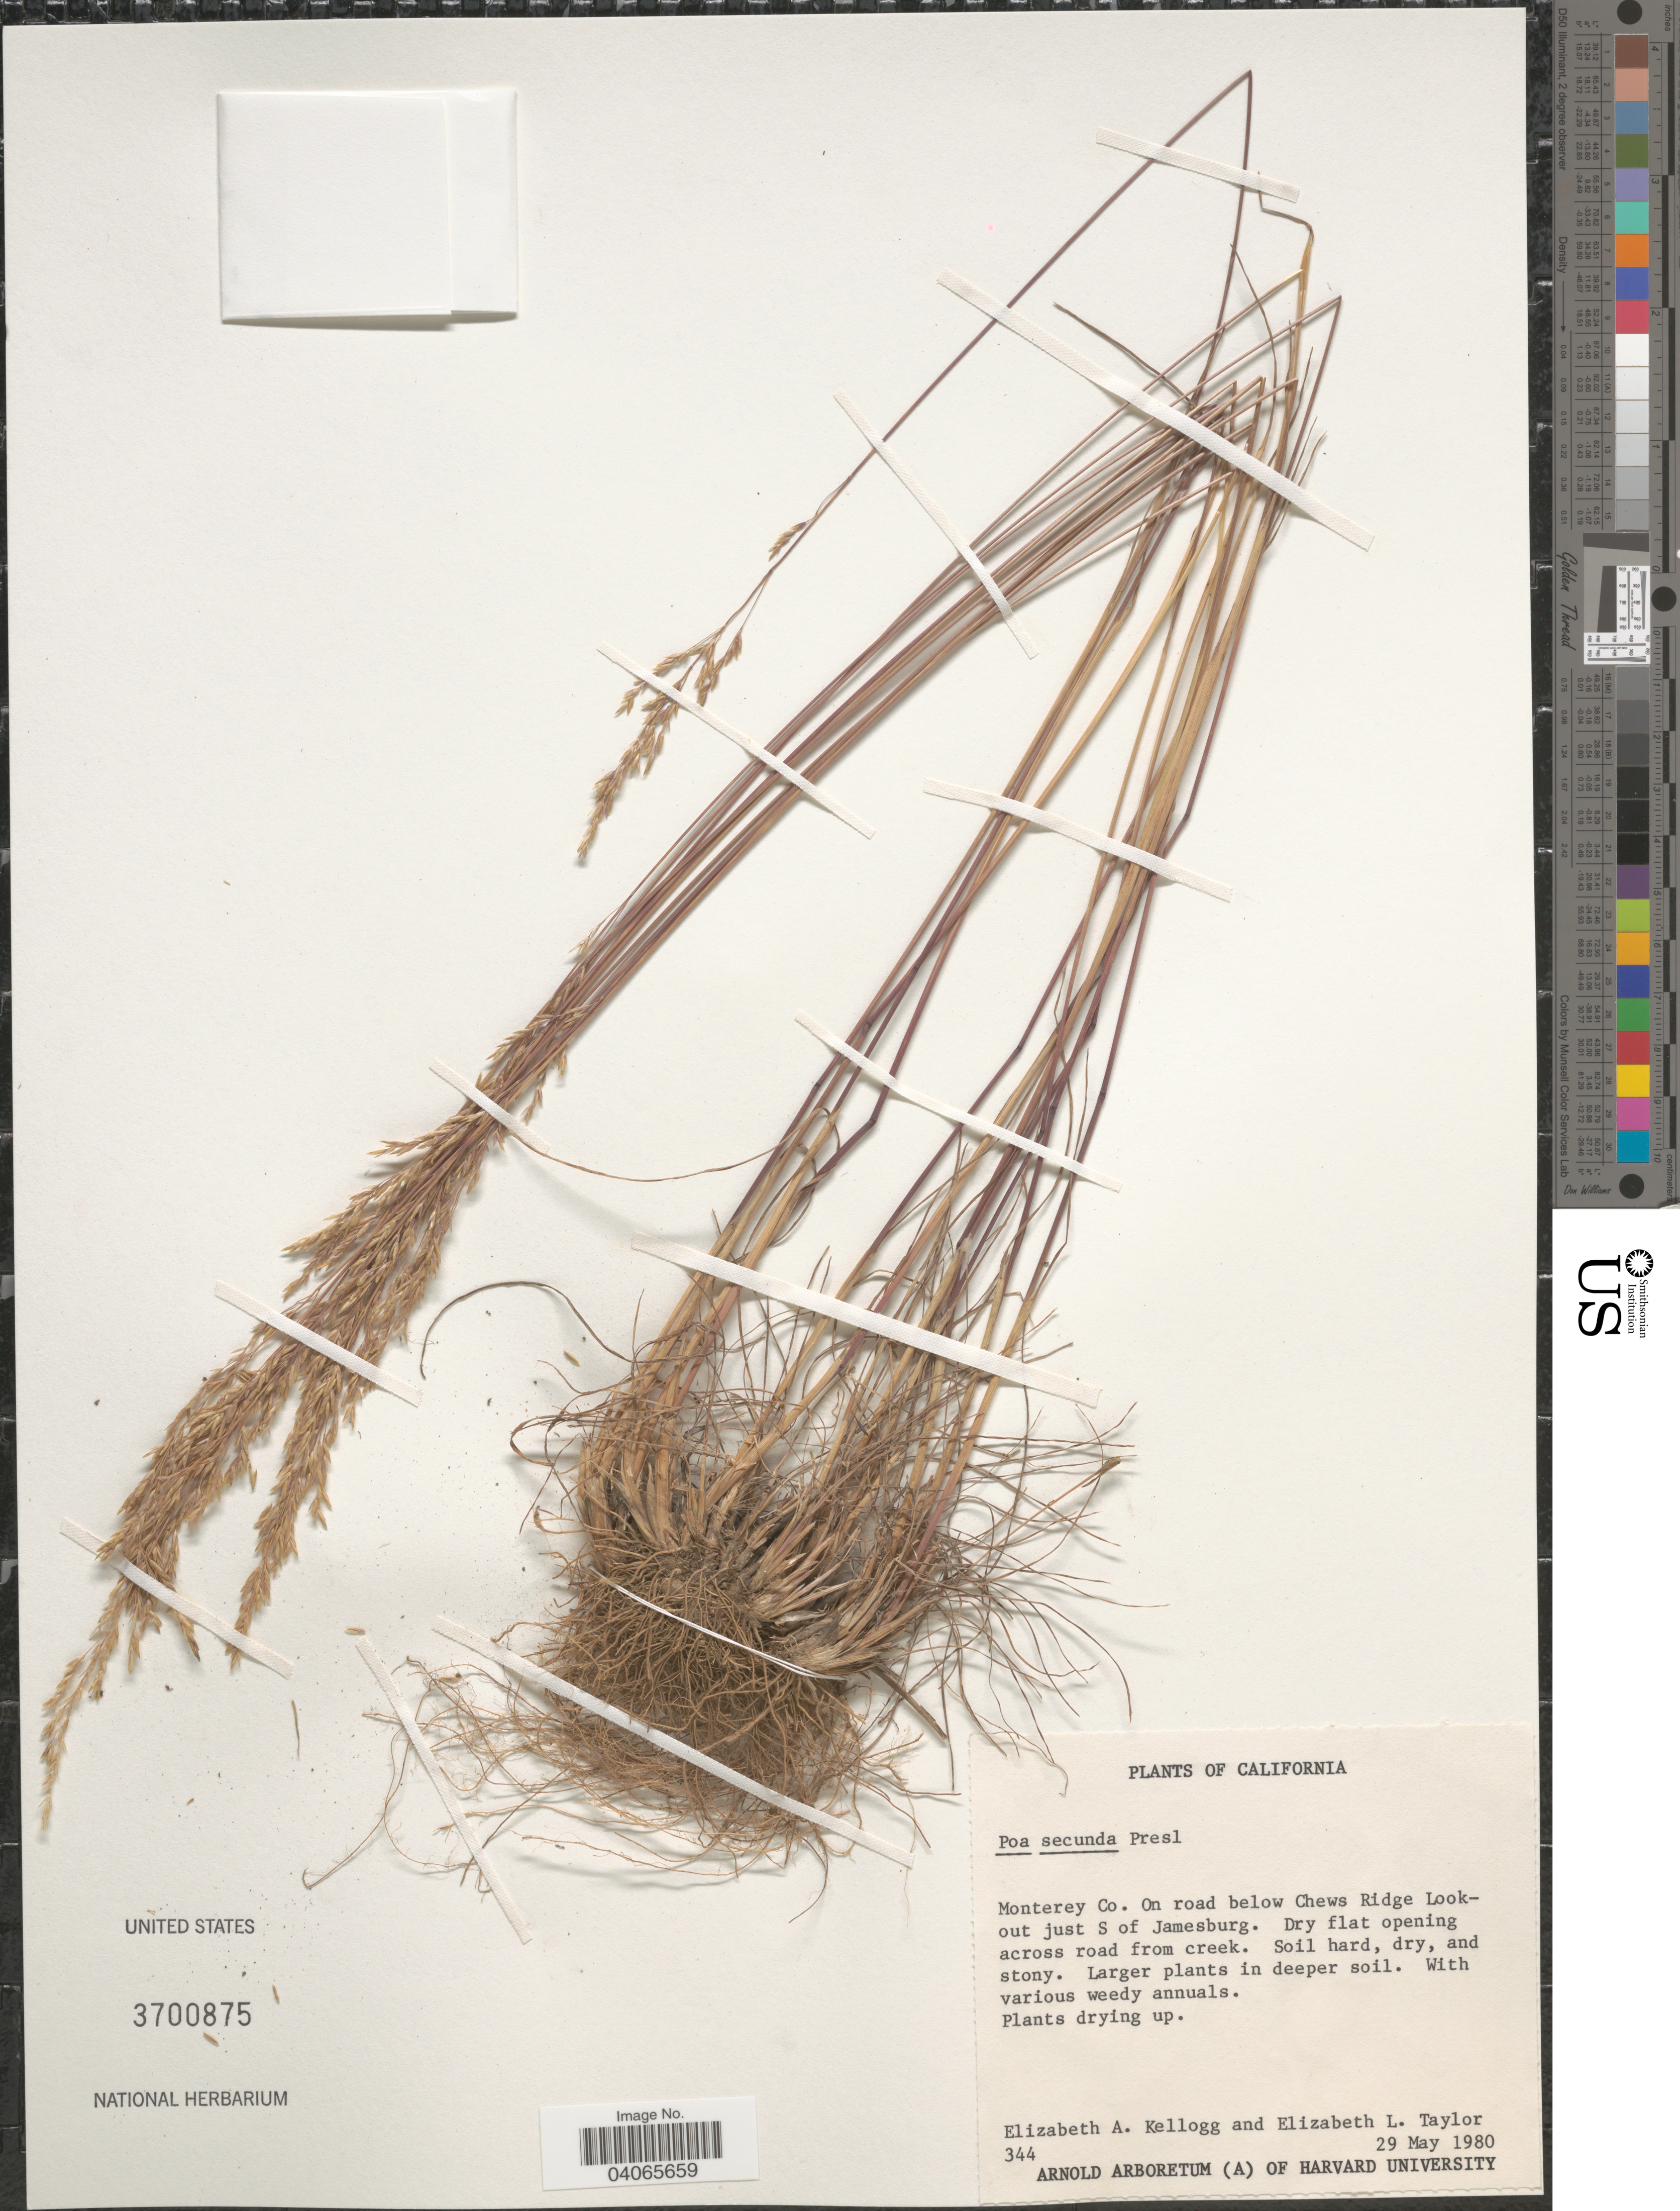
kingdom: Plantae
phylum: Tracheophyta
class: Liliopsida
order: Poales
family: Poaceae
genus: Poa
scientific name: Poa secunda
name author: J. Presl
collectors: E. A. Kellogg & E. L. Taylor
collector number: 344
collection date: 1980-05-29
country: United States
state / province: California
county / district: Monterey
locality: Monterey Co. On road below Chews Ridge Lookout just S of Jamesburg.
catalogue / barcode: US 3700875